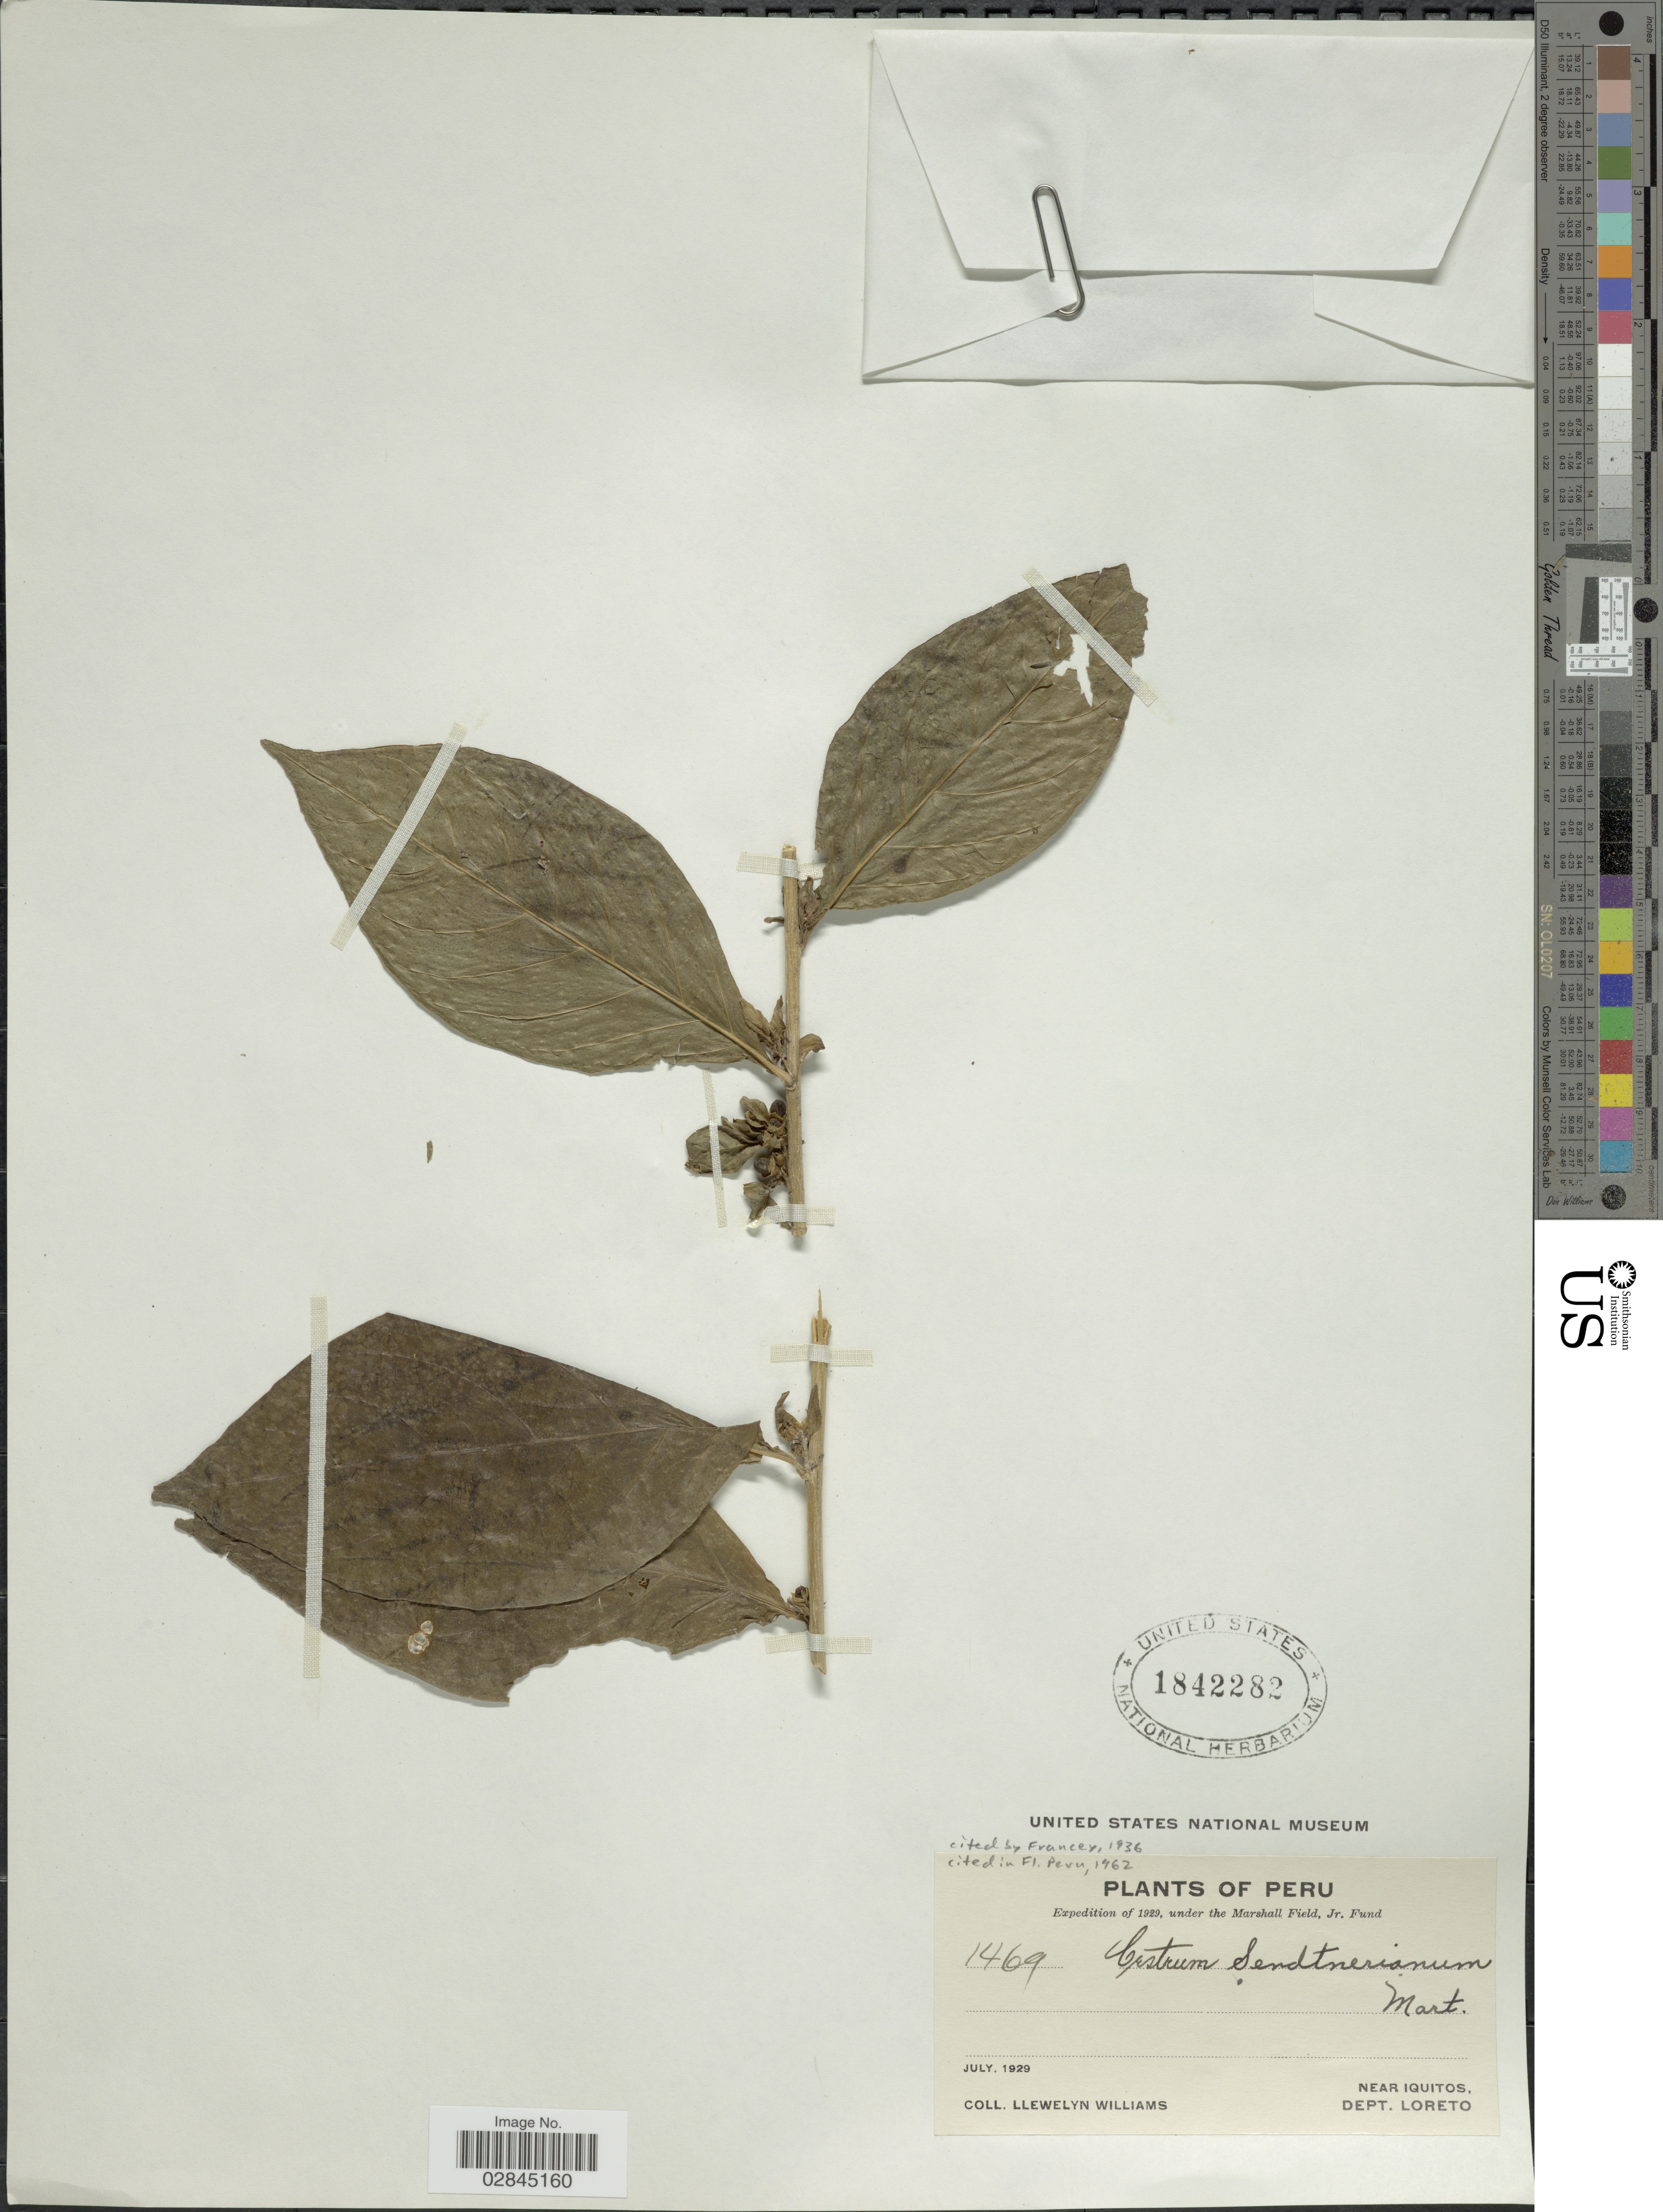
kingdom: Plantae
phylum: Tracheophyta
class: Magnoliopsida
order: Solanales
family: Solanaceae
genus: Cestrum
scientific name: Cestrum sendtnerianum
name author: Mart. ex Sendtn.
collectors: Ll. Williams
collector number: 1469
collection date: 1929-07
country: Peru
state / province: Loreto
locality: Near Iquitos, Dept. Loreto.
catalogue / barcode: US 1842282